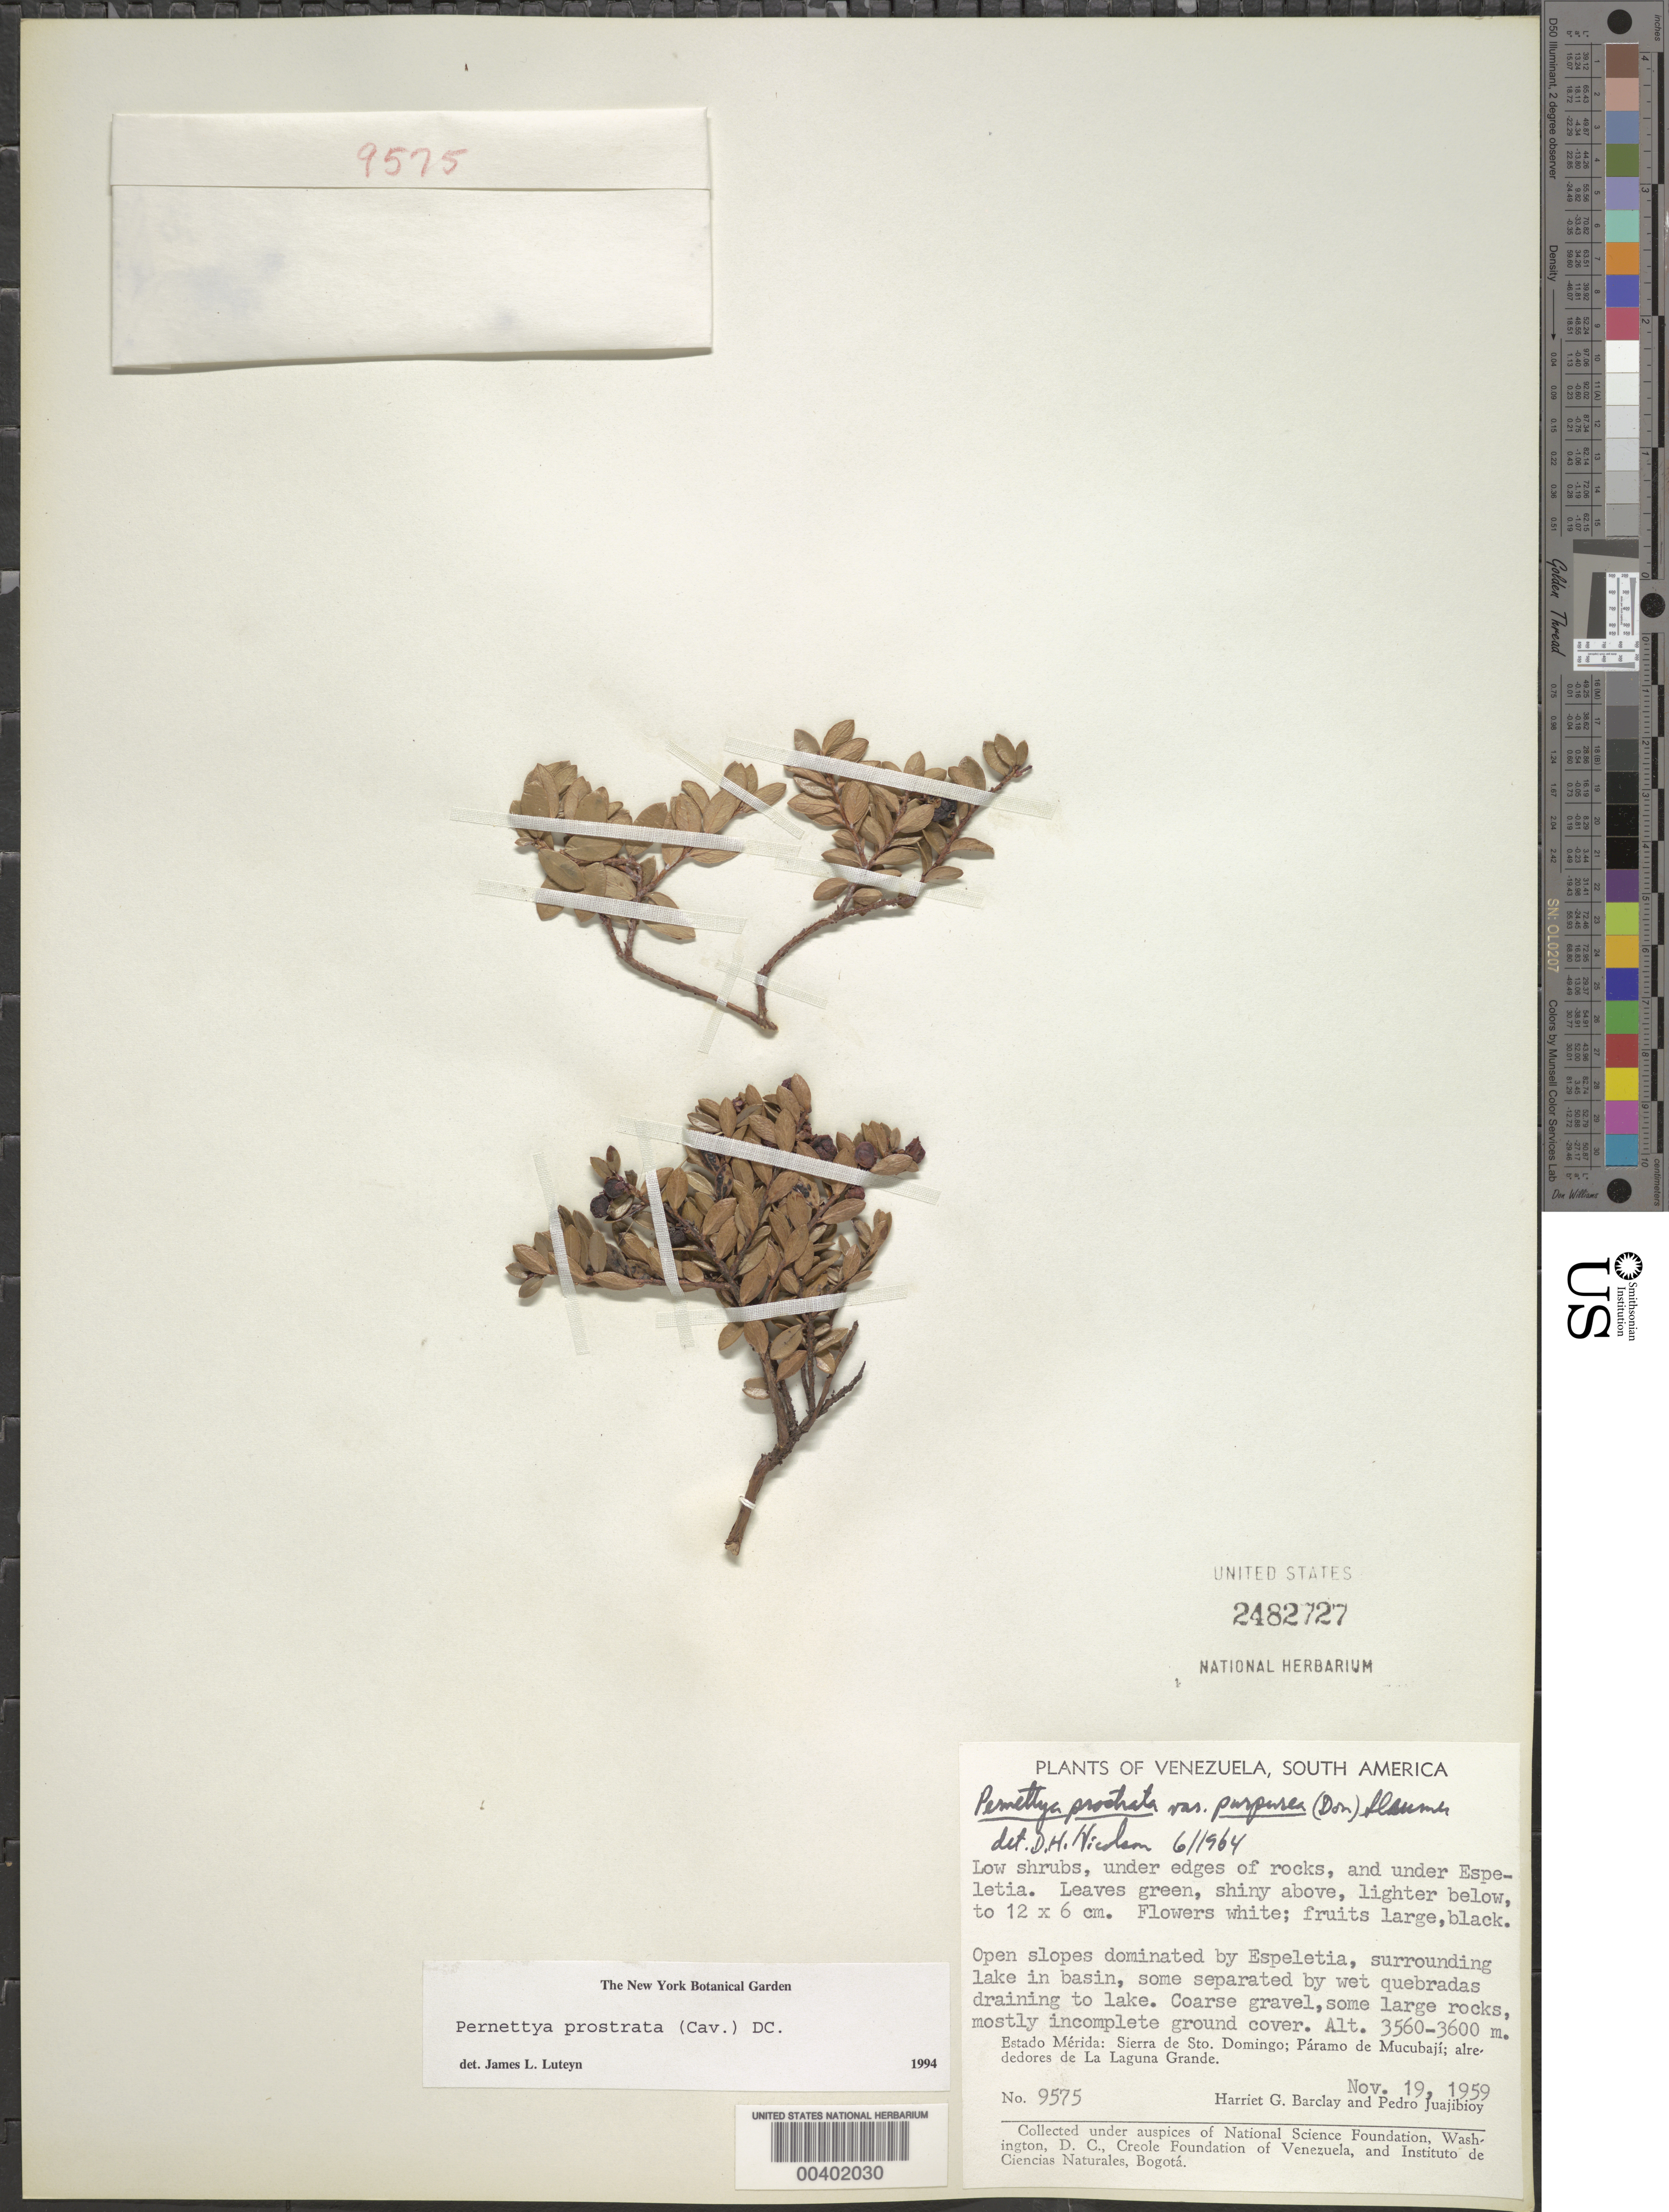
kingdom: Plantae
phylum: Tracheophyta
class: Magnoliopsida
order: Ericales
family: Ericaceae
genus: Pernettya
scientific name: Pernettya prostrata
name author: (Cav.) DC.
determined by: Luteyn, J. L.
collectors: H. G. Barclay & P. Juaijibioy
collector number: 9575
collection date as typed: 19 Nov 1959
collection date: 1959-11-19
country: Venezuela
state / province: Mérida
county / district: Rangel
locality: Sierra de Sto. Domingo; Páramo de Mucubají; alrededores de La Laguna Grande. Grande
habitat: Open slopes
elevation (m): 3560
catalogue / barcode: US 2482727